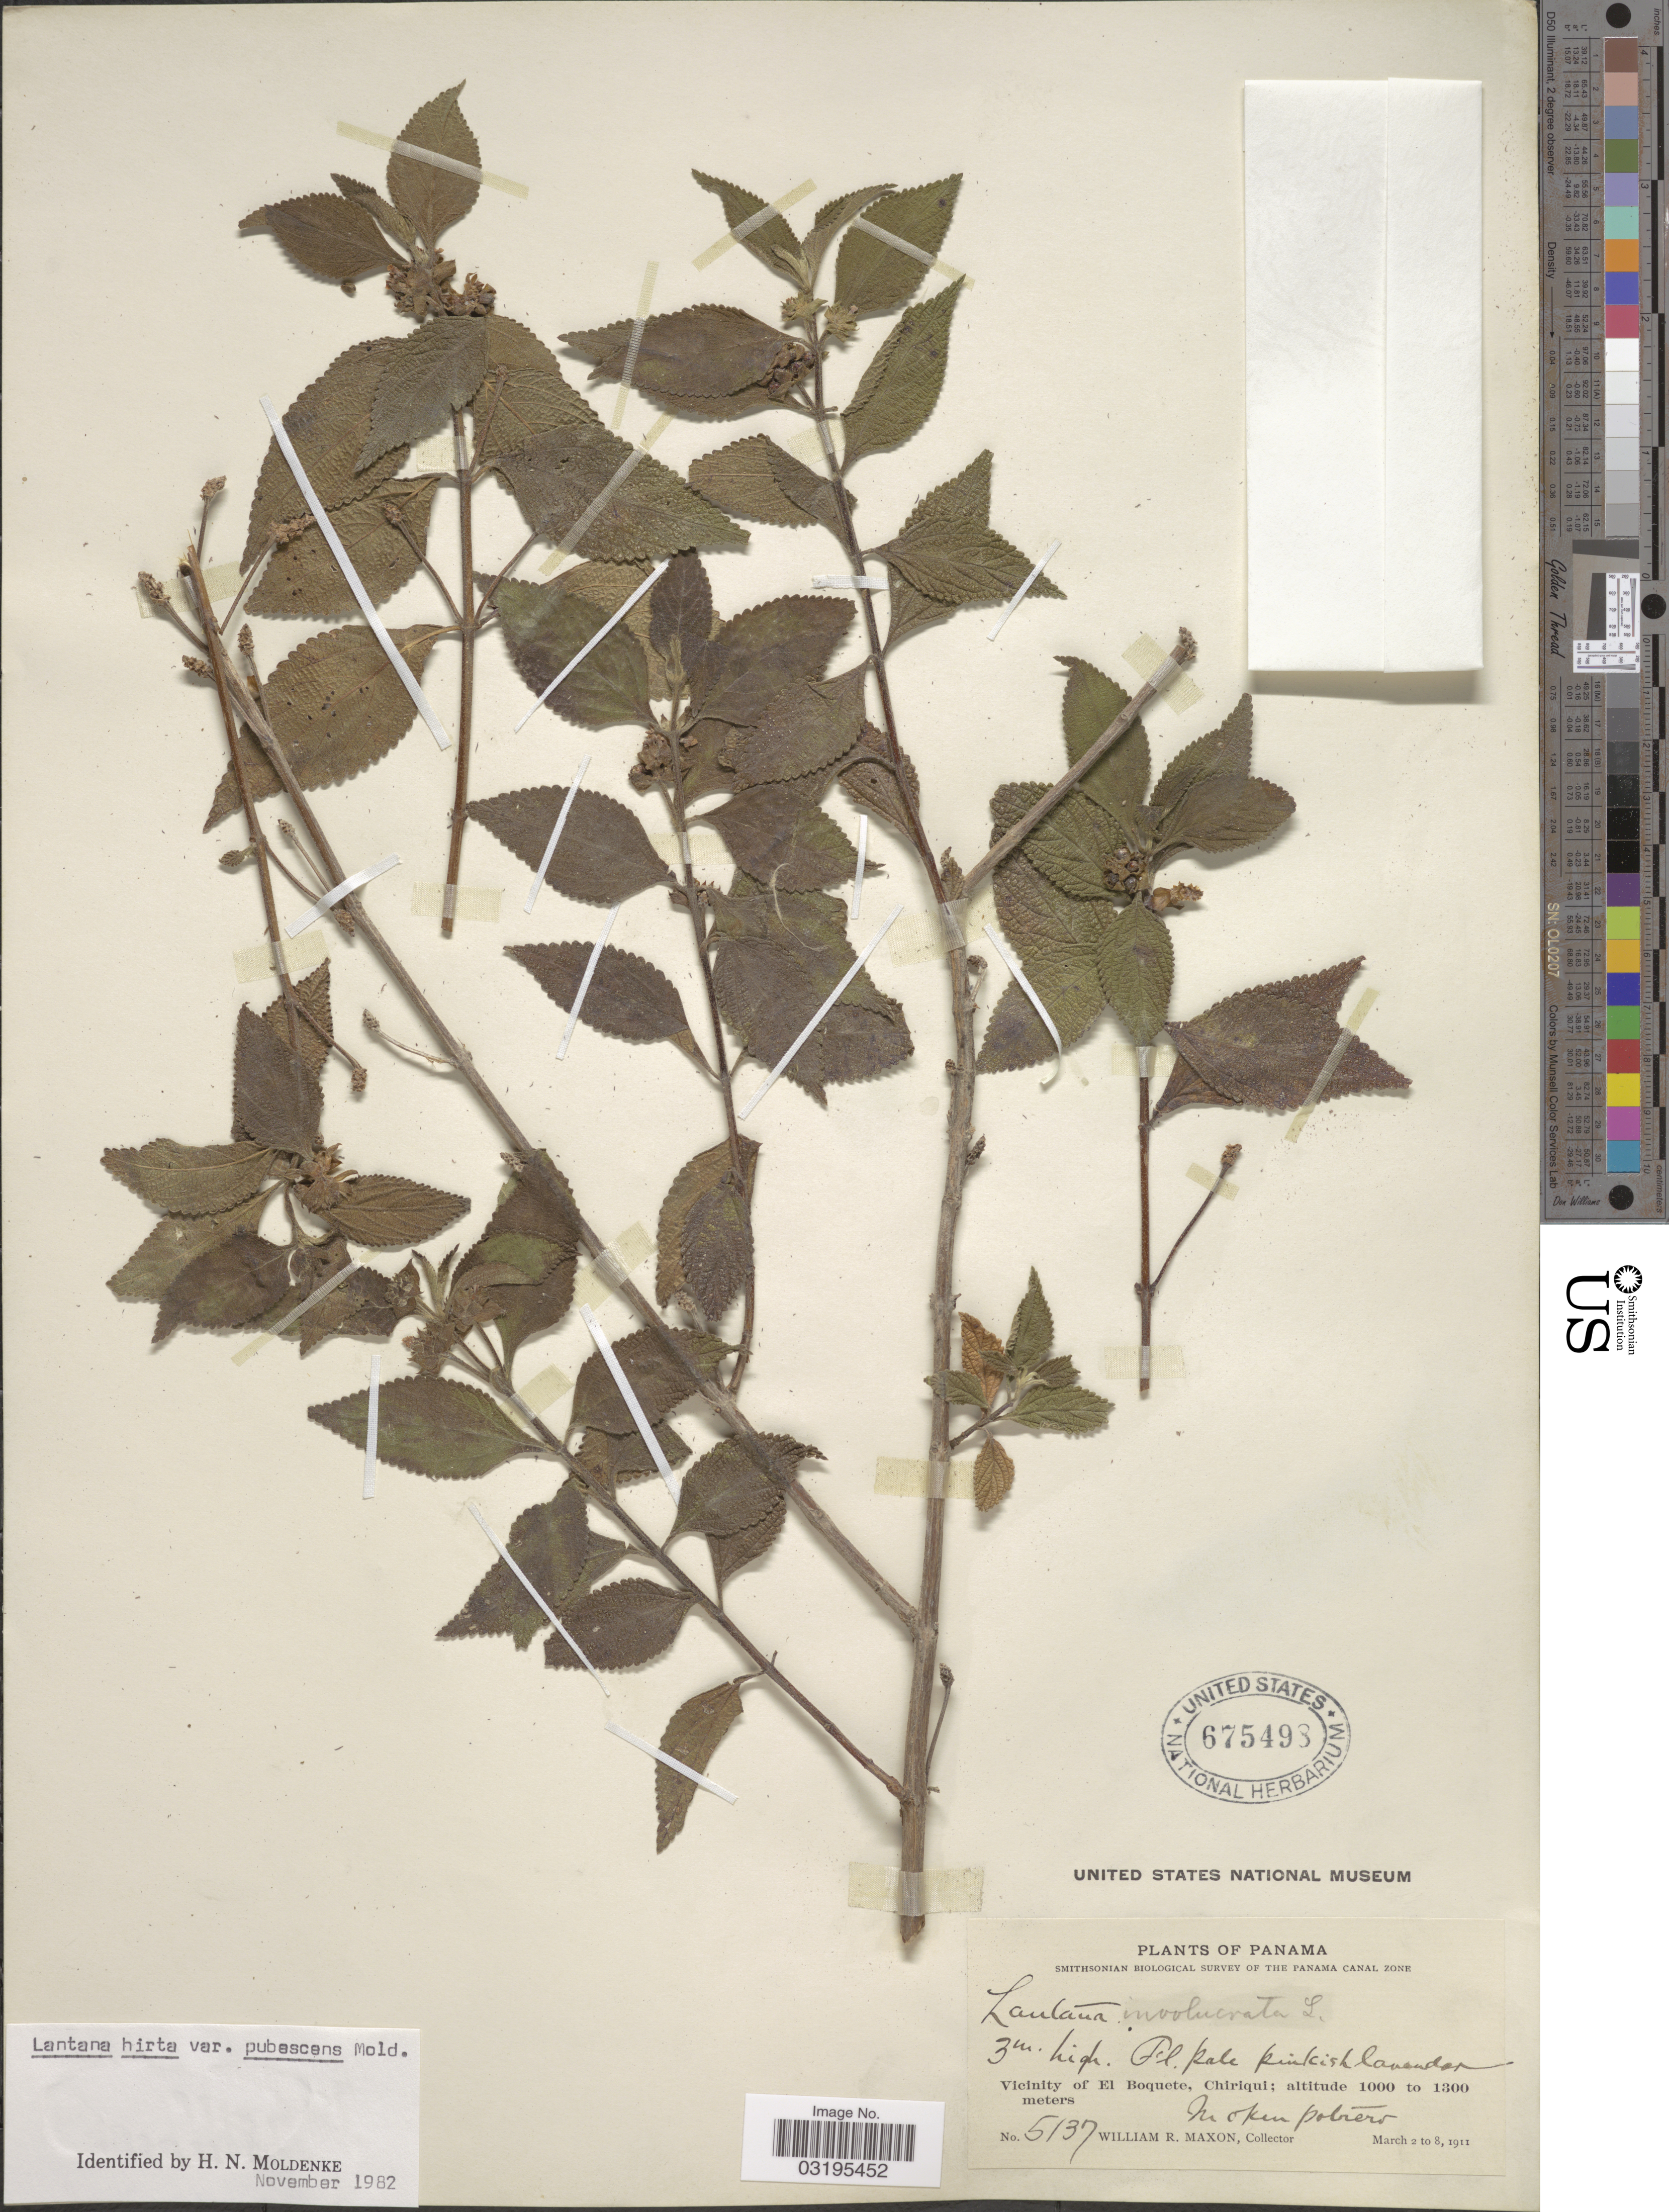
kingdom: Plantae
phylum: Tracheophyta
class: Magnoliopsida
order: Lamiales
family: Verbenaceae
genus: Lantana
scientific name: Lantana hirta var. pubescens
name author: Moldenke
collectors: W. R. Maxon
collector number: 6137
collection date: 1911-03-02/1911-03-08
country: Panama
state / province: Chiriqui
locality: Vicinity of El Boquete.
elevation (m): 1000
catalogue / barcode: US 675498